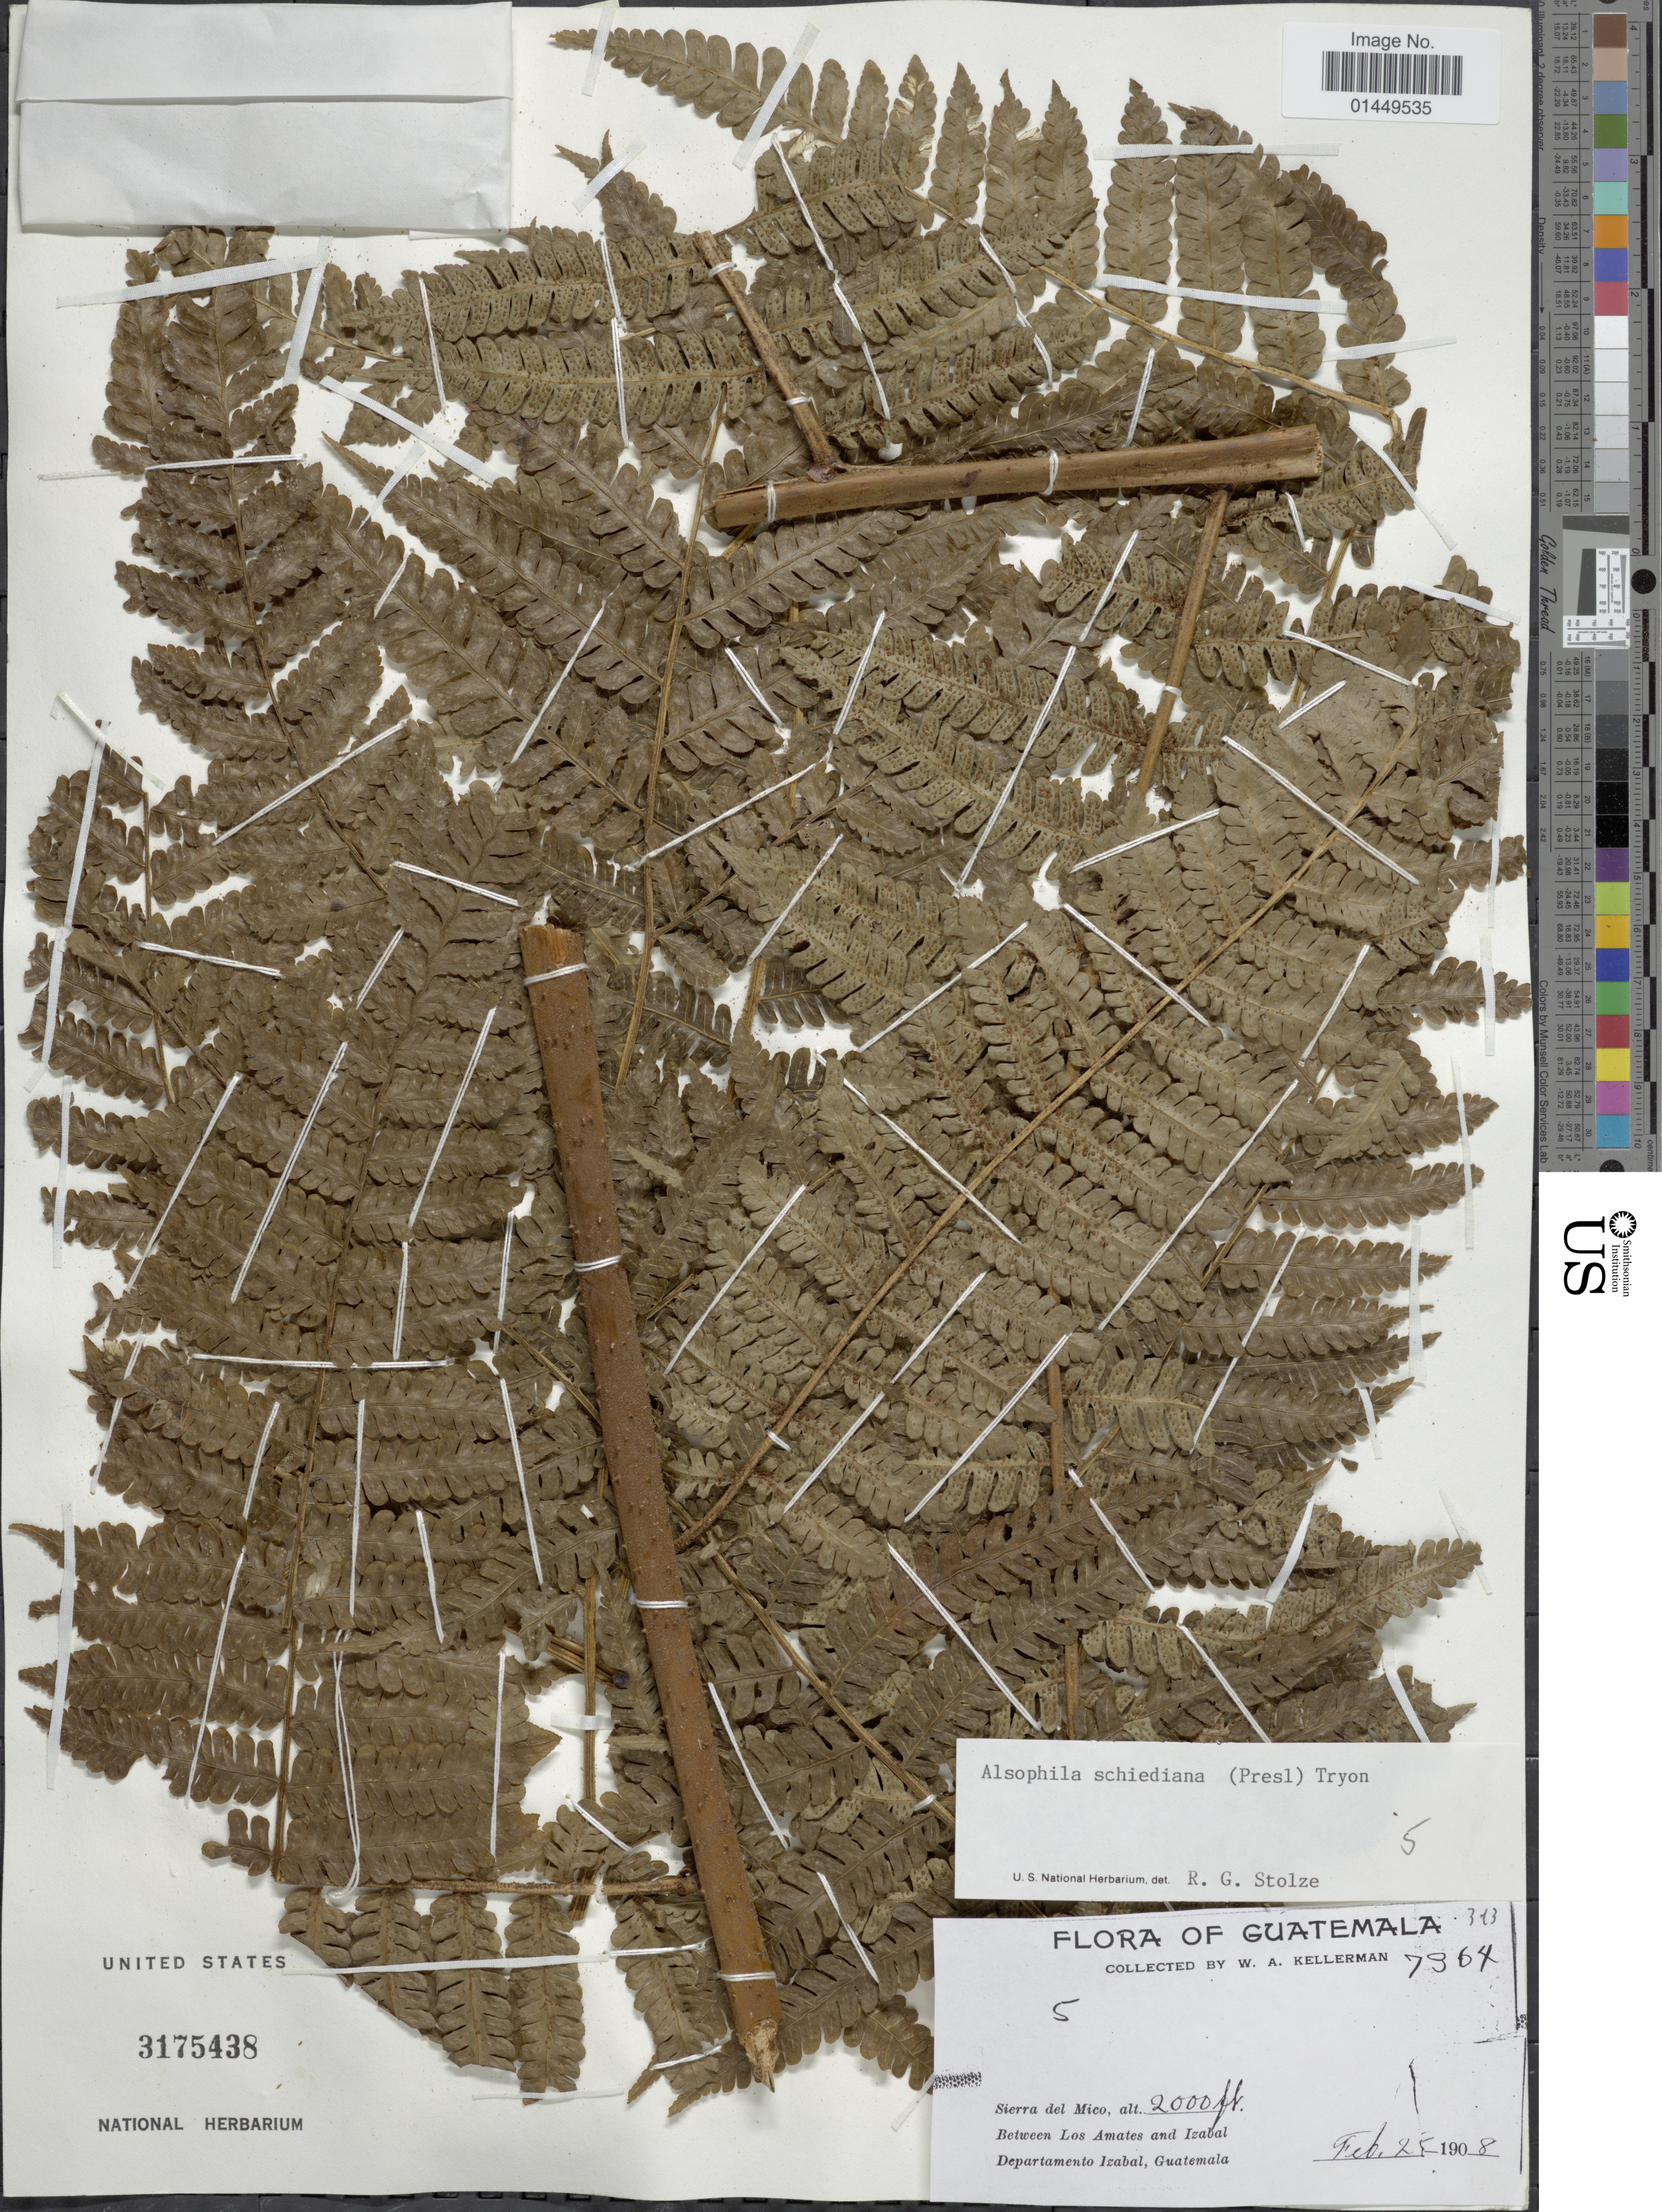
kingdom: Plantae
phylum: Tracheophyta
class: Polypodiopsida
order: Cyatheales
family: Cyatheaceae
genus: Cyathea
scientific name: Cyathea schiedeana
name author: (C. Presl) Domin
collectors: W. Kellerman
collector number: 7965*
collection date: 1908-02-25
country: Guatemala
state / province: Izabal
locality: Sierra del Mico, between Los Amates and Izabal, Departamento Izabal, Guatemala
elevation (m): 610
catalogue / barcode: US 3175438